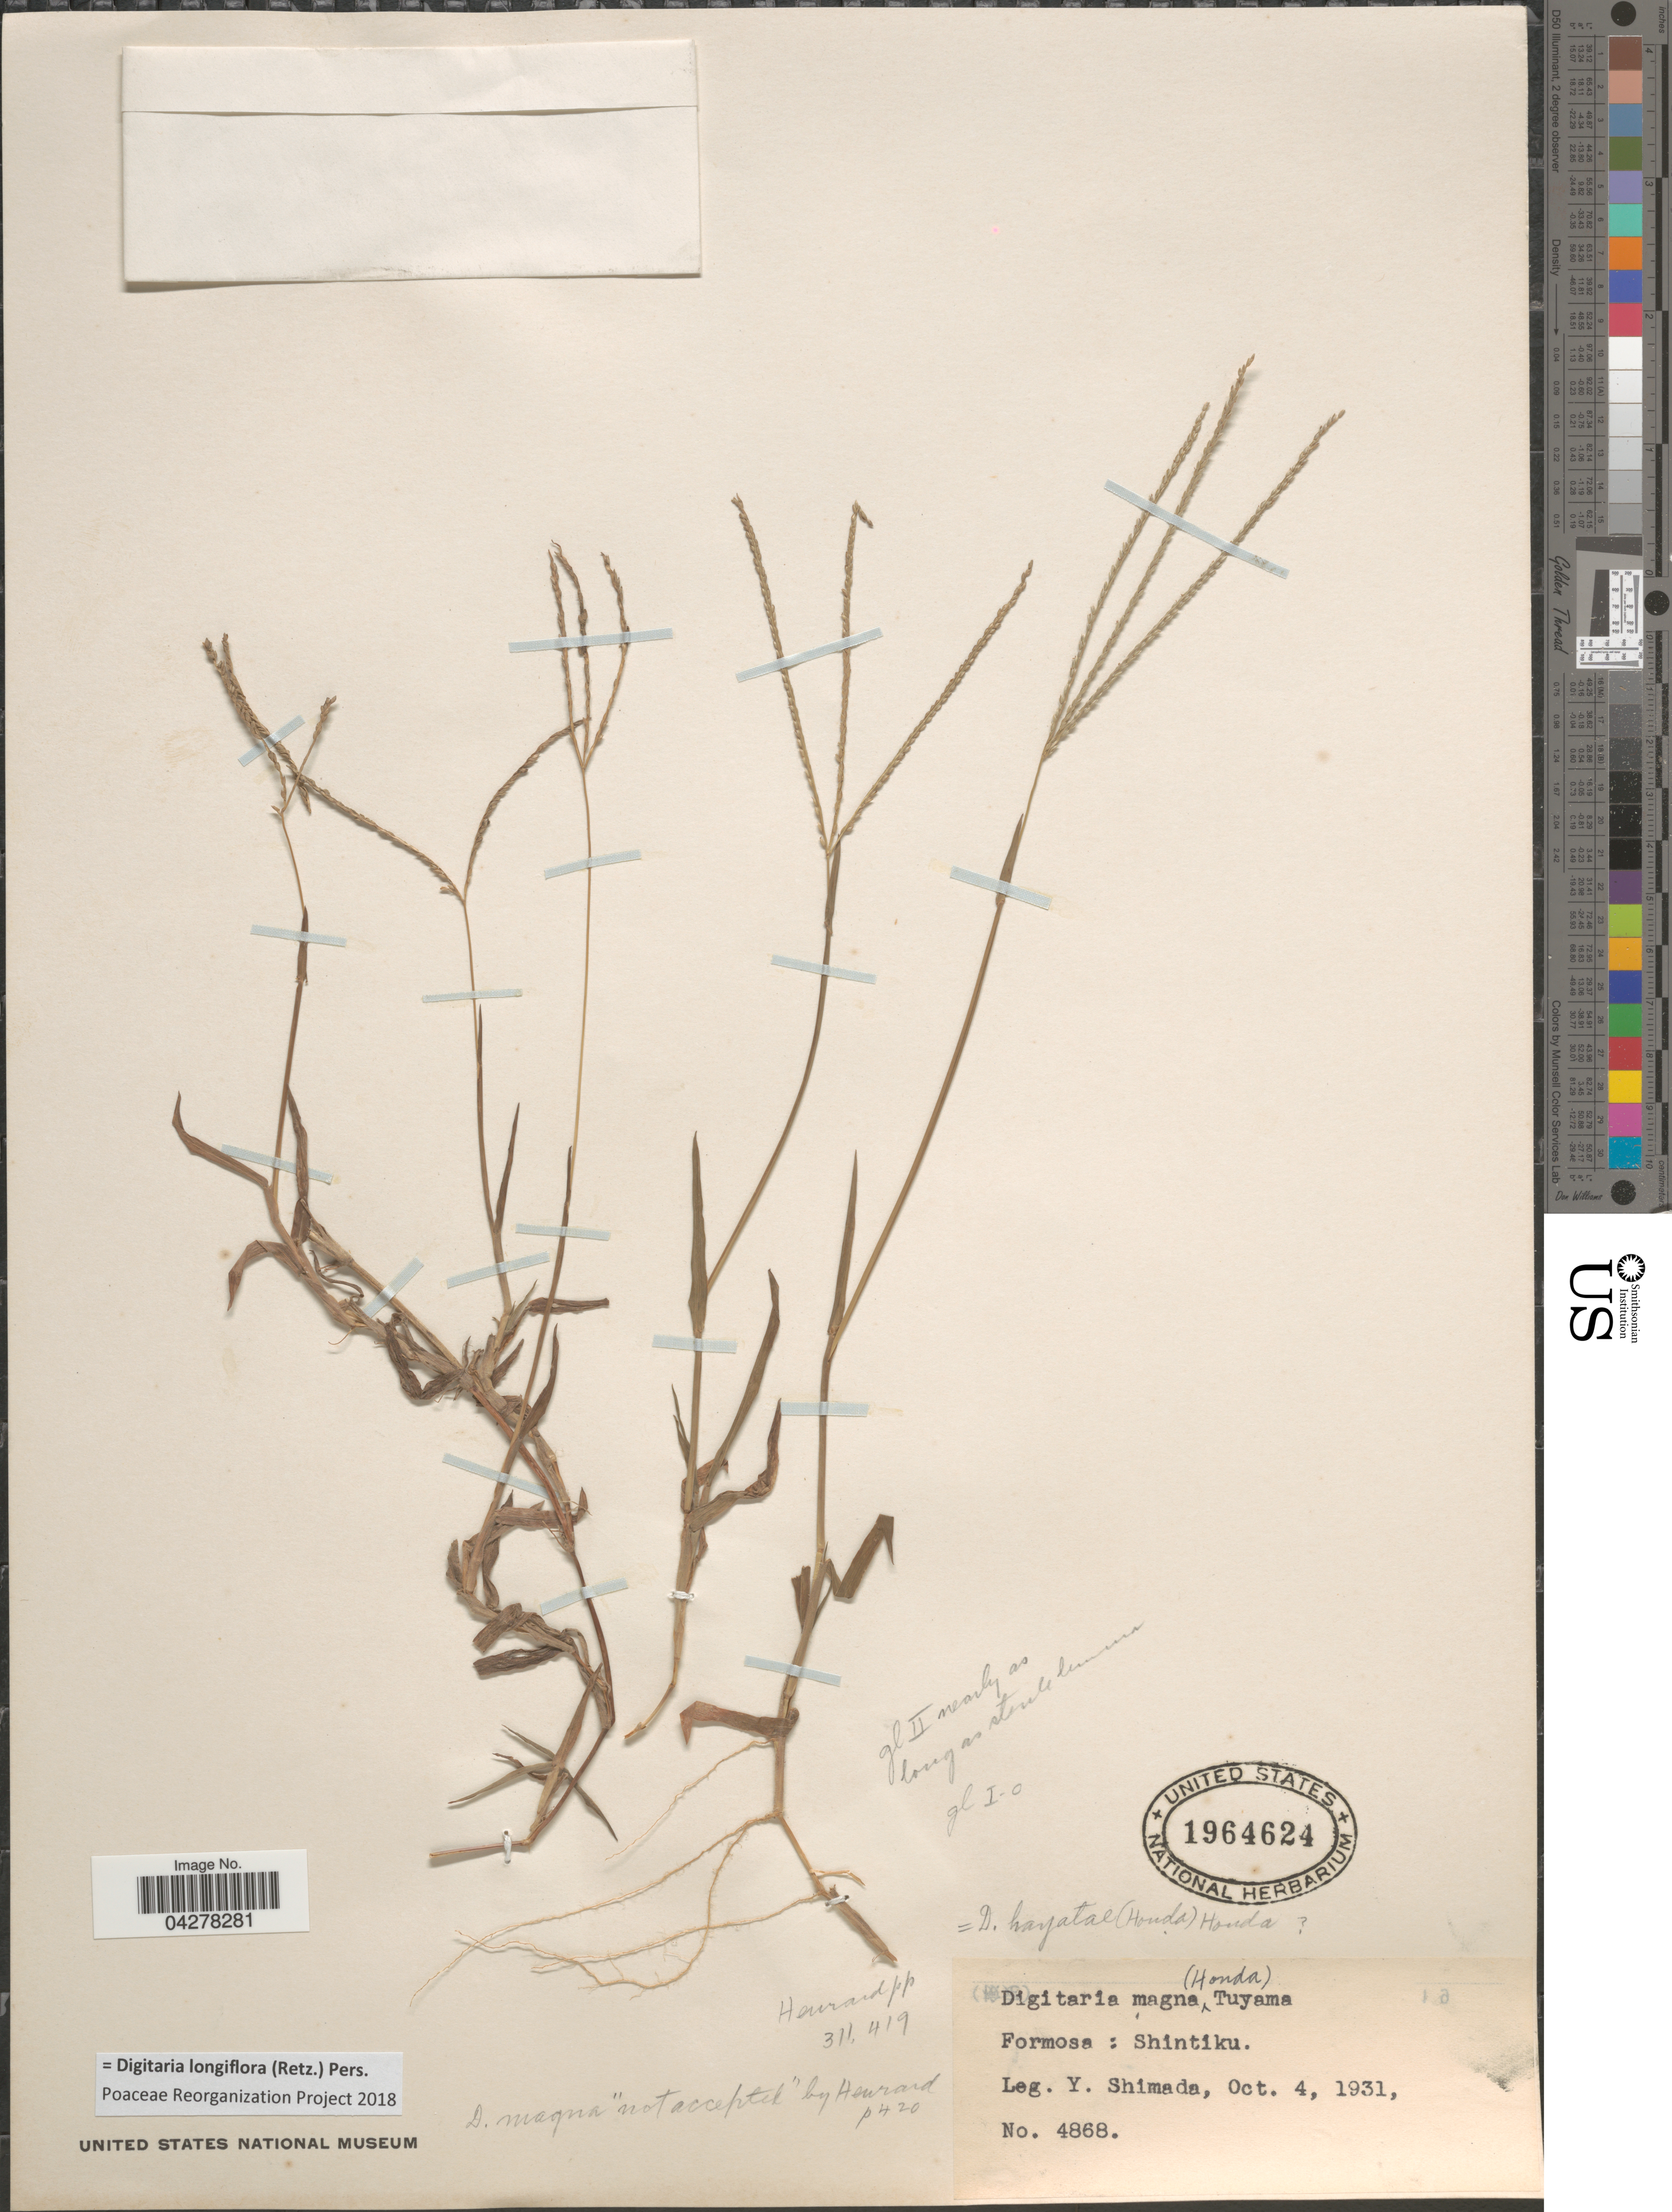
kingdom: Plantae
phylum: Tracheophyta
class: Liliopsida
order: Poales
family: Poaceae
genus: Digitaria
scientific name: Digitaria longiflora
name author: (Retz.) Pers.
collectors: Y. Shimada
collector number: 4868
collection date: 1931-10-04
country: Taiwan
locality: Formosa: Shintiku.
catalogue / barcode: US 1964624